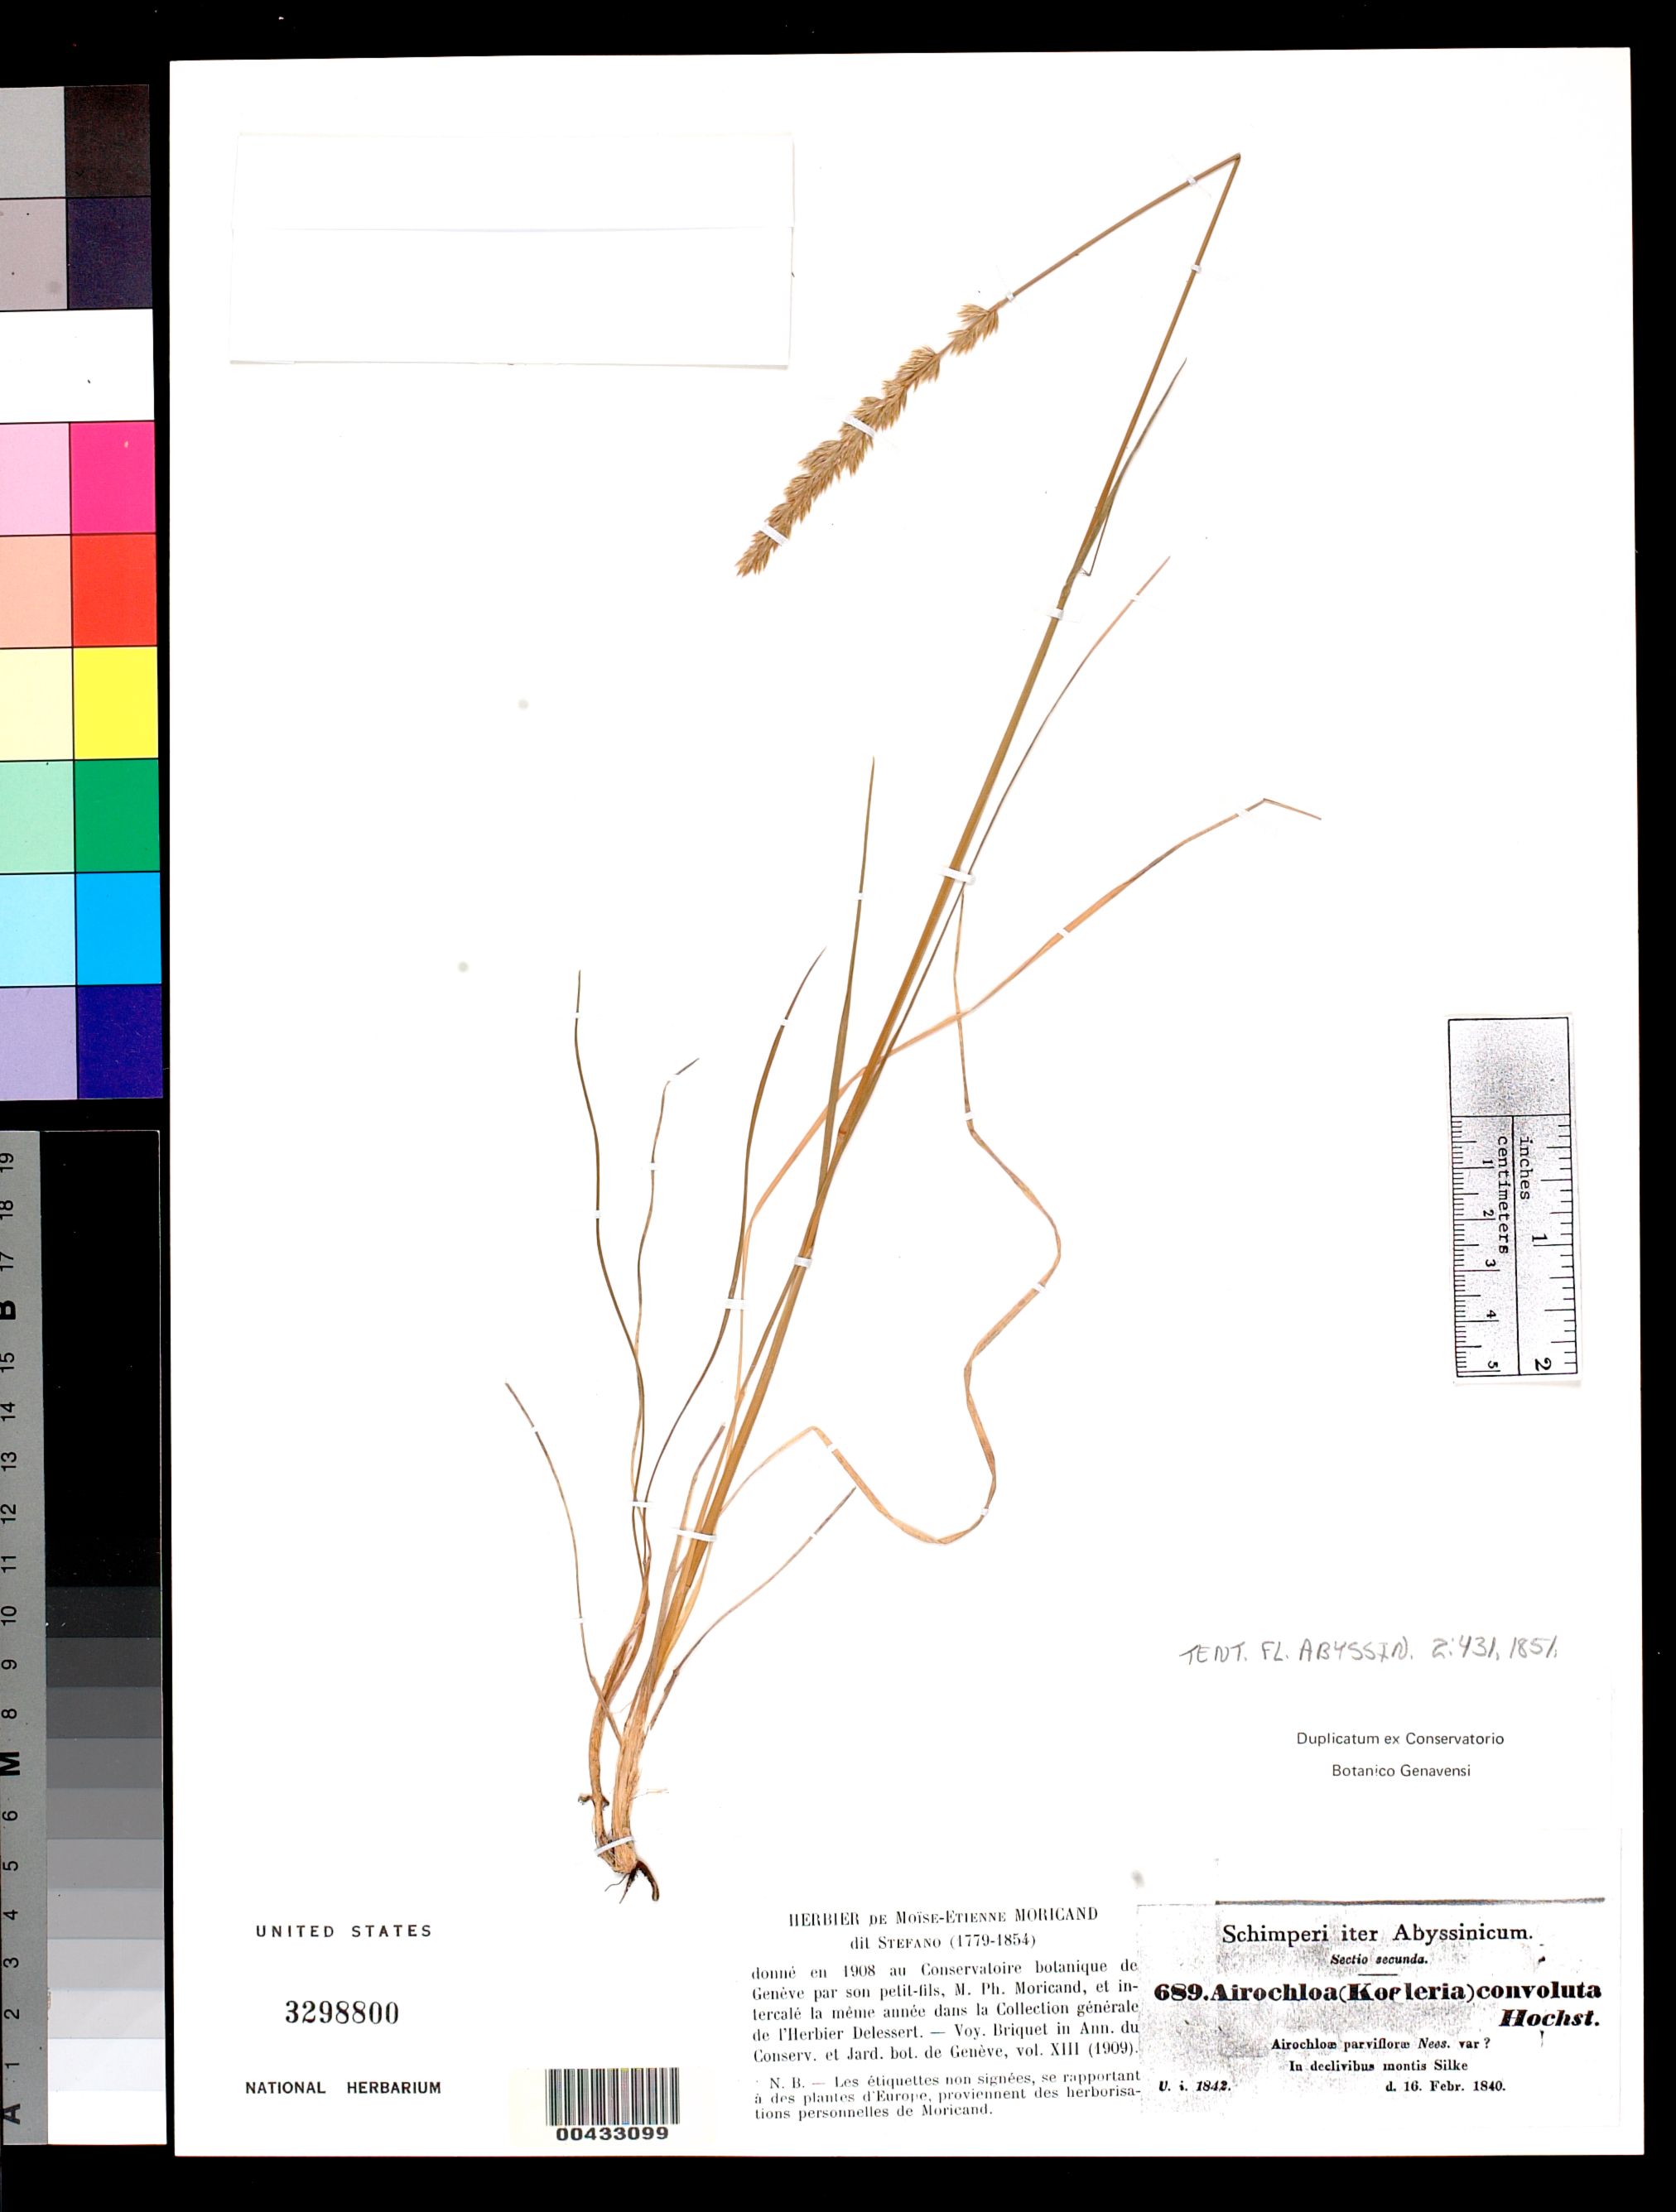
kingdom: Plantae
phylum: Tracheophyta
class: Liliopsida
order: Poales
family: Poaceae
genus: Koeleria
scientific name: Koeleria convoluta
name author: Hochst. ex Steud.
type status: Isotype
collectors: G. W. Schimper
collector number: II 689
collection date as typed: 16 Feb 1840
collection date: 1840-02-16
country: Ethiopia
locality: In declivibus montis Silke.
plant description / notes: Currently accepted name as cited by W.D. Clayton in Fl. Trop. E. Africa (1970) & by S.M. Phillips in Fl. Ethiopia & Eritrea (1995).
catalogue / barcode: US 3298800